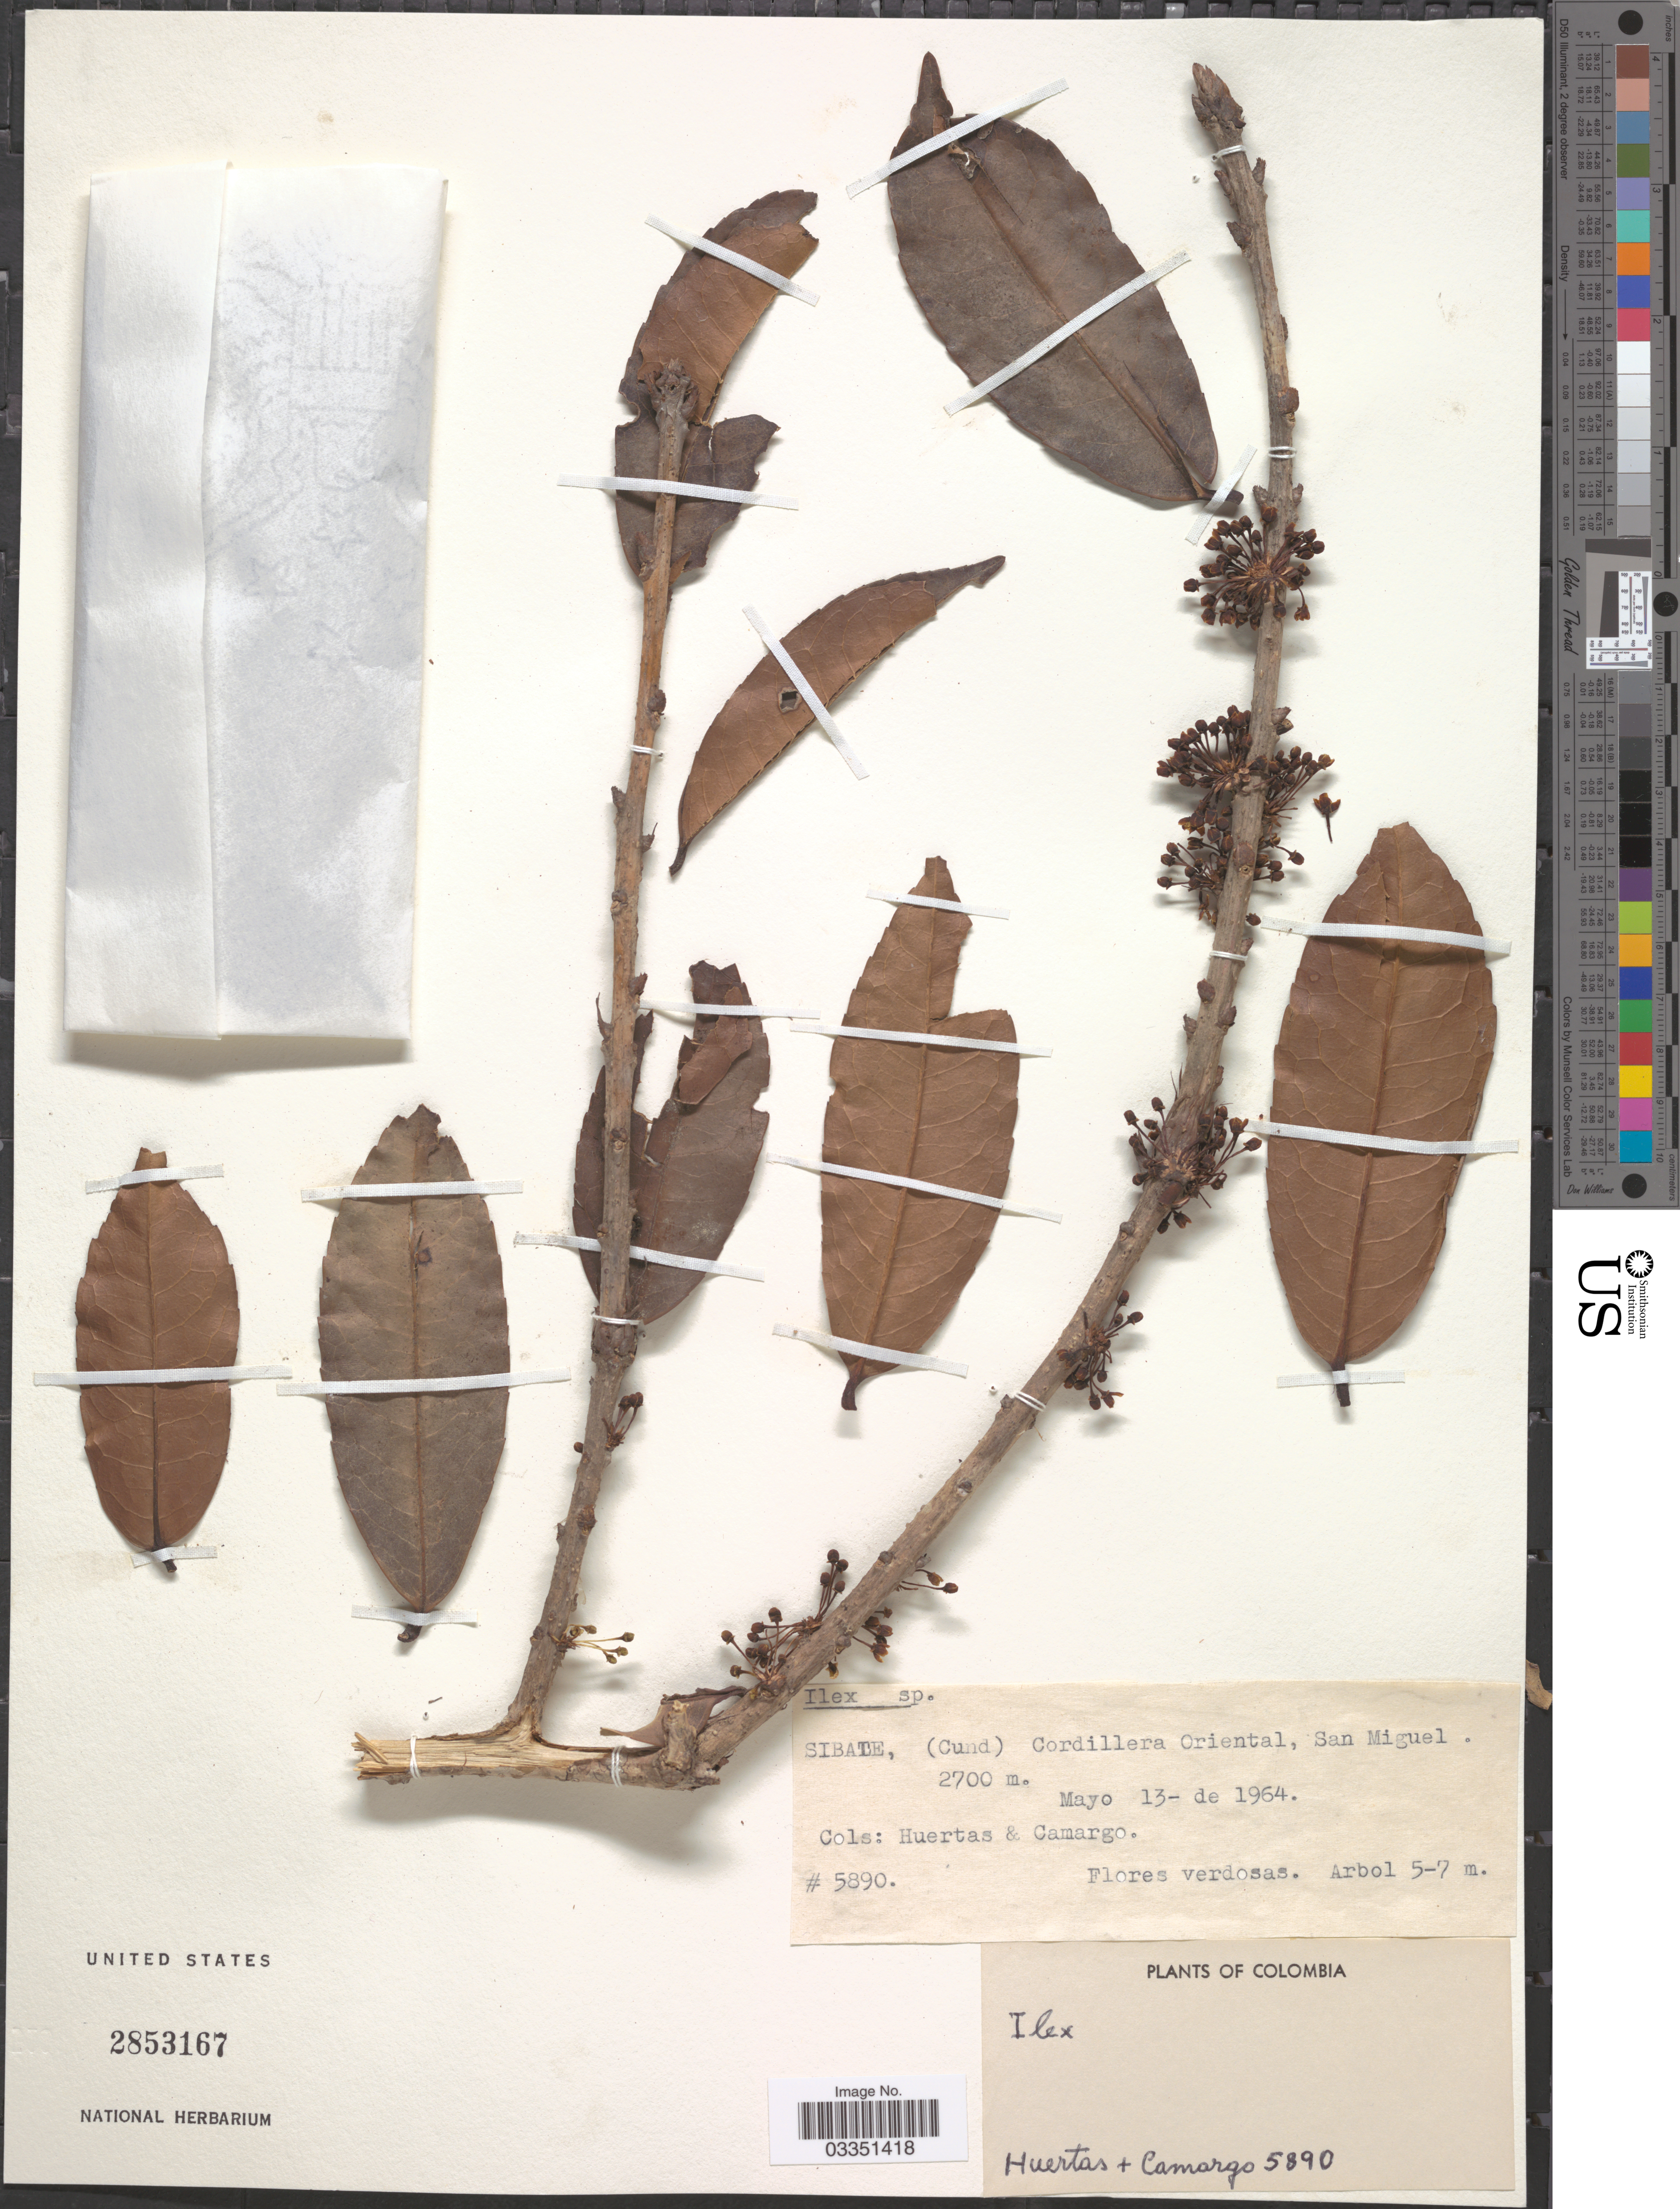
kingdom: Plantae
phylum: Tracheophyta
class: Magnoliopsida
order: Aquifoliales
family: Aquifoliaceae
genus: Ilex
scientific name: Ilex sp.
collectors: Huertas & -. Camargo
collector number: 5890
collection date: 1964-05-13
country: Colombia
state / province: Cundinamarca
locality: Sibate, (Cund) Cordillera Oriental, San Miguel.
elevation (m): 2700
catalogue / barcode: US 2853167